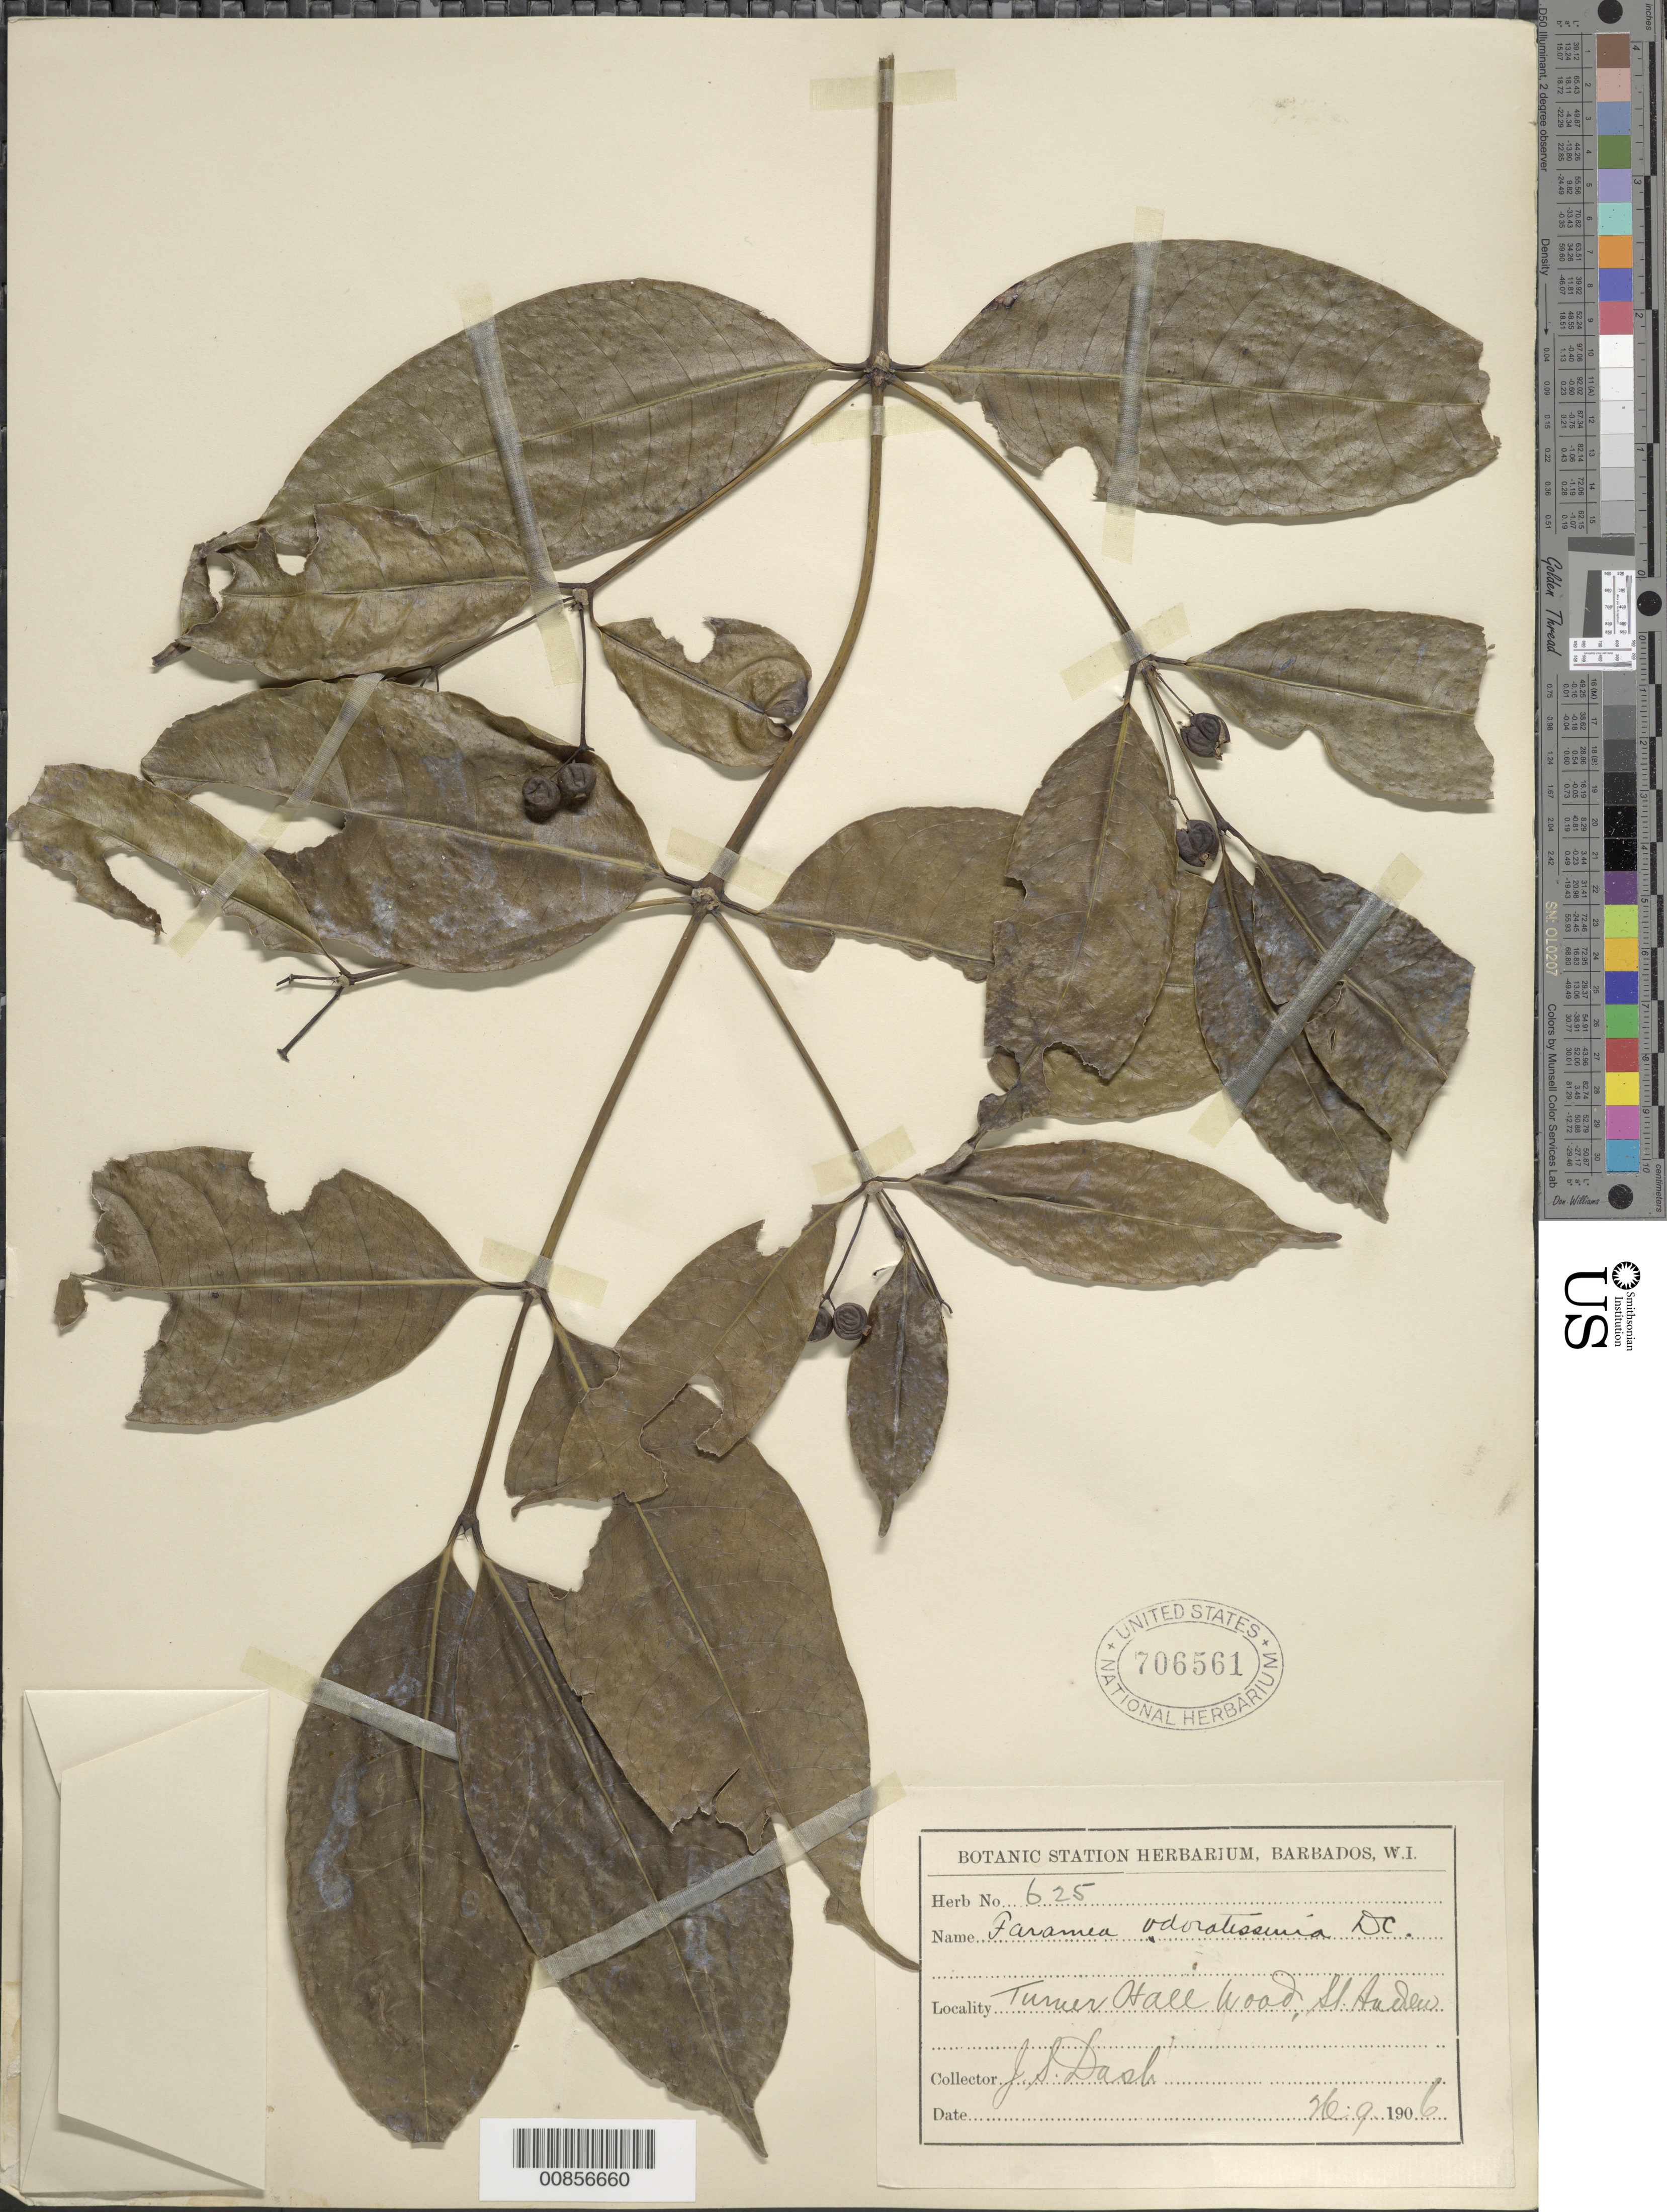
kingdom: Plantae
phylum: Tracheophyta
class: Magnoliopsida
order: Gentianales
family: Rubiaceae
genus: Faramea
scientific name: Faramea occidentalis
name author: (L.) A. Rich.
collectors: J. Dash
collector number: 625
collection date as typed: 09 Nov 1906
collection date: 1906-11-09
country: Barbados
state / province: Saint Andrew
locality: Turner Hall Wood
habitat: Woods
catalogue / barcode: US 706561